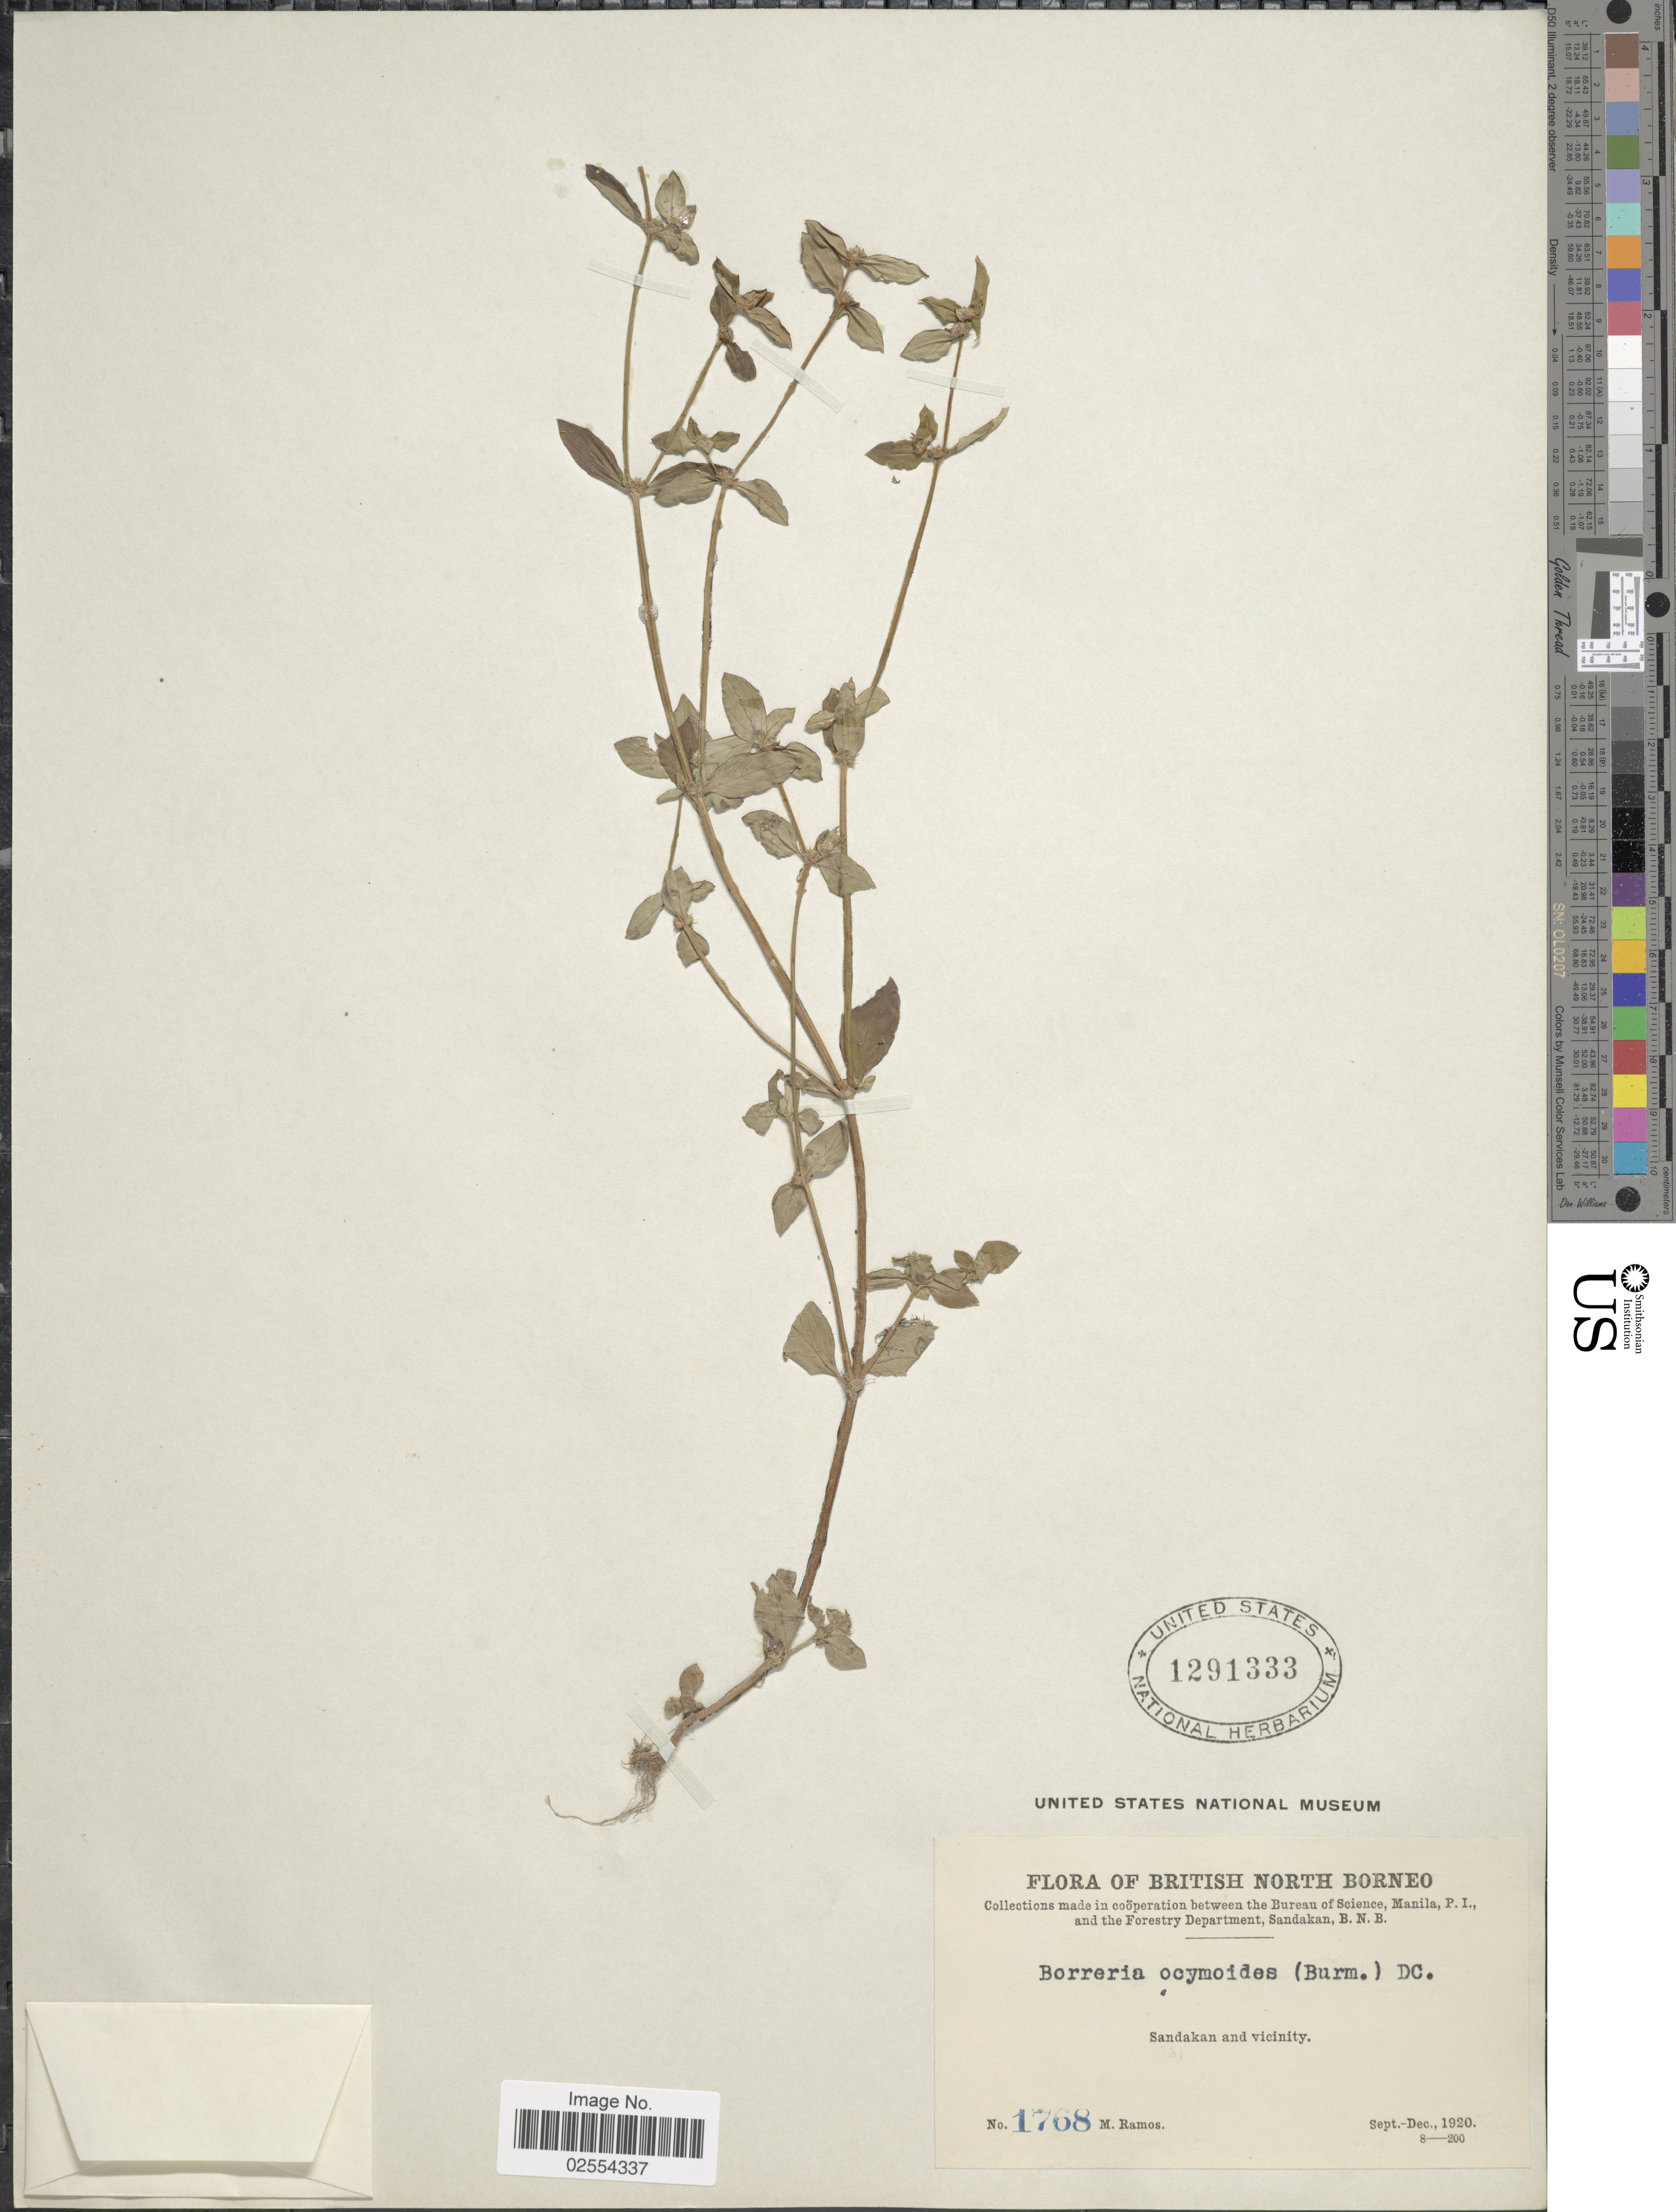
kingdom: Plantae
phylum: Tracheophyta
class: Magnoliopsida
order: Gentianales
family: Rubiaceae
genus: Spermacoce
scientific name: Spermacoce ocymoides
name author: Burm. f.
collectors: M. Ramos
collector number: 1768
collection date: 1920-09/1920-12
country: Malaysia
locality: British North Borneo, Sandakan and vicinity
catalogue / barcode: US 1291333